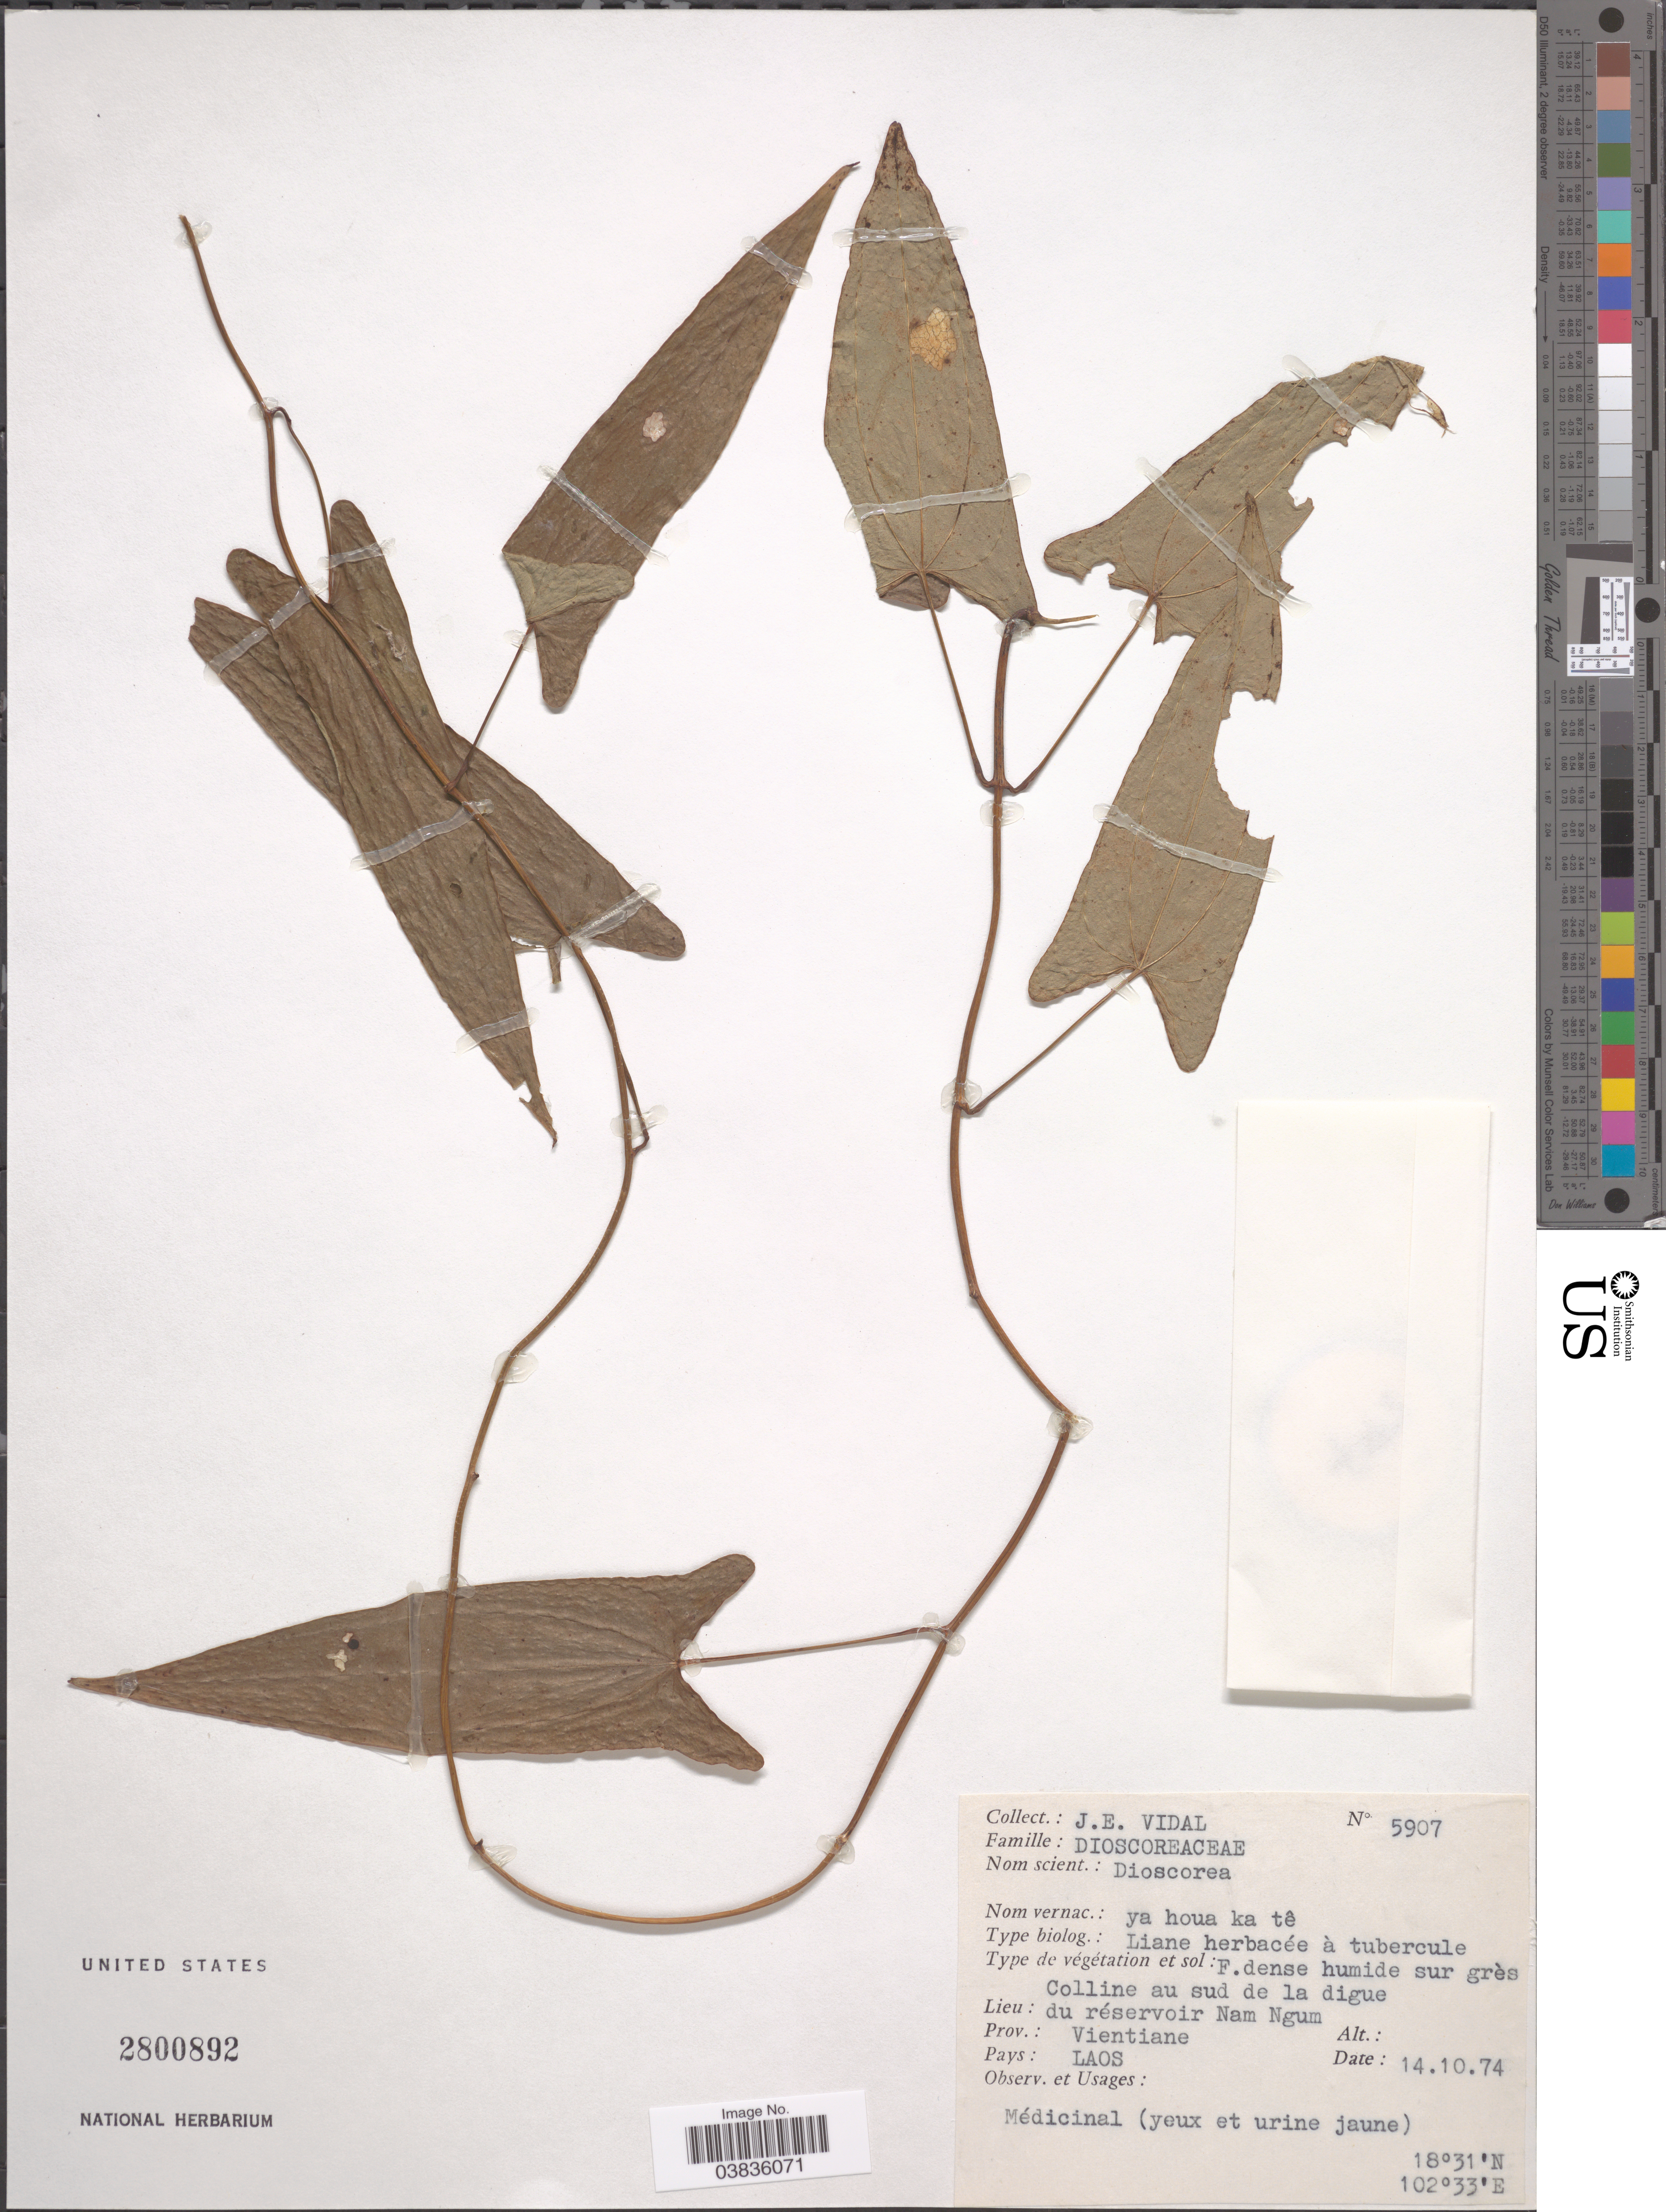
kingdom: Plantae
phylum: Tracheophyta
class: Liliopsida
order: Dioscoreales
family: Dioscoreaceae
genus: Dioscorea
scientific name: Dioscorea sp.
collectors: J. E. Vidal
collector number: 5907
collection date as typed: Transcribed d/m/y: 14/10/74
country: Laos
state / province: Viangchan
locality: Colline au sud de la digue du réservoir Nam Ngum. Prov.: Vientiane.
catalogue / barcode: US 2800892